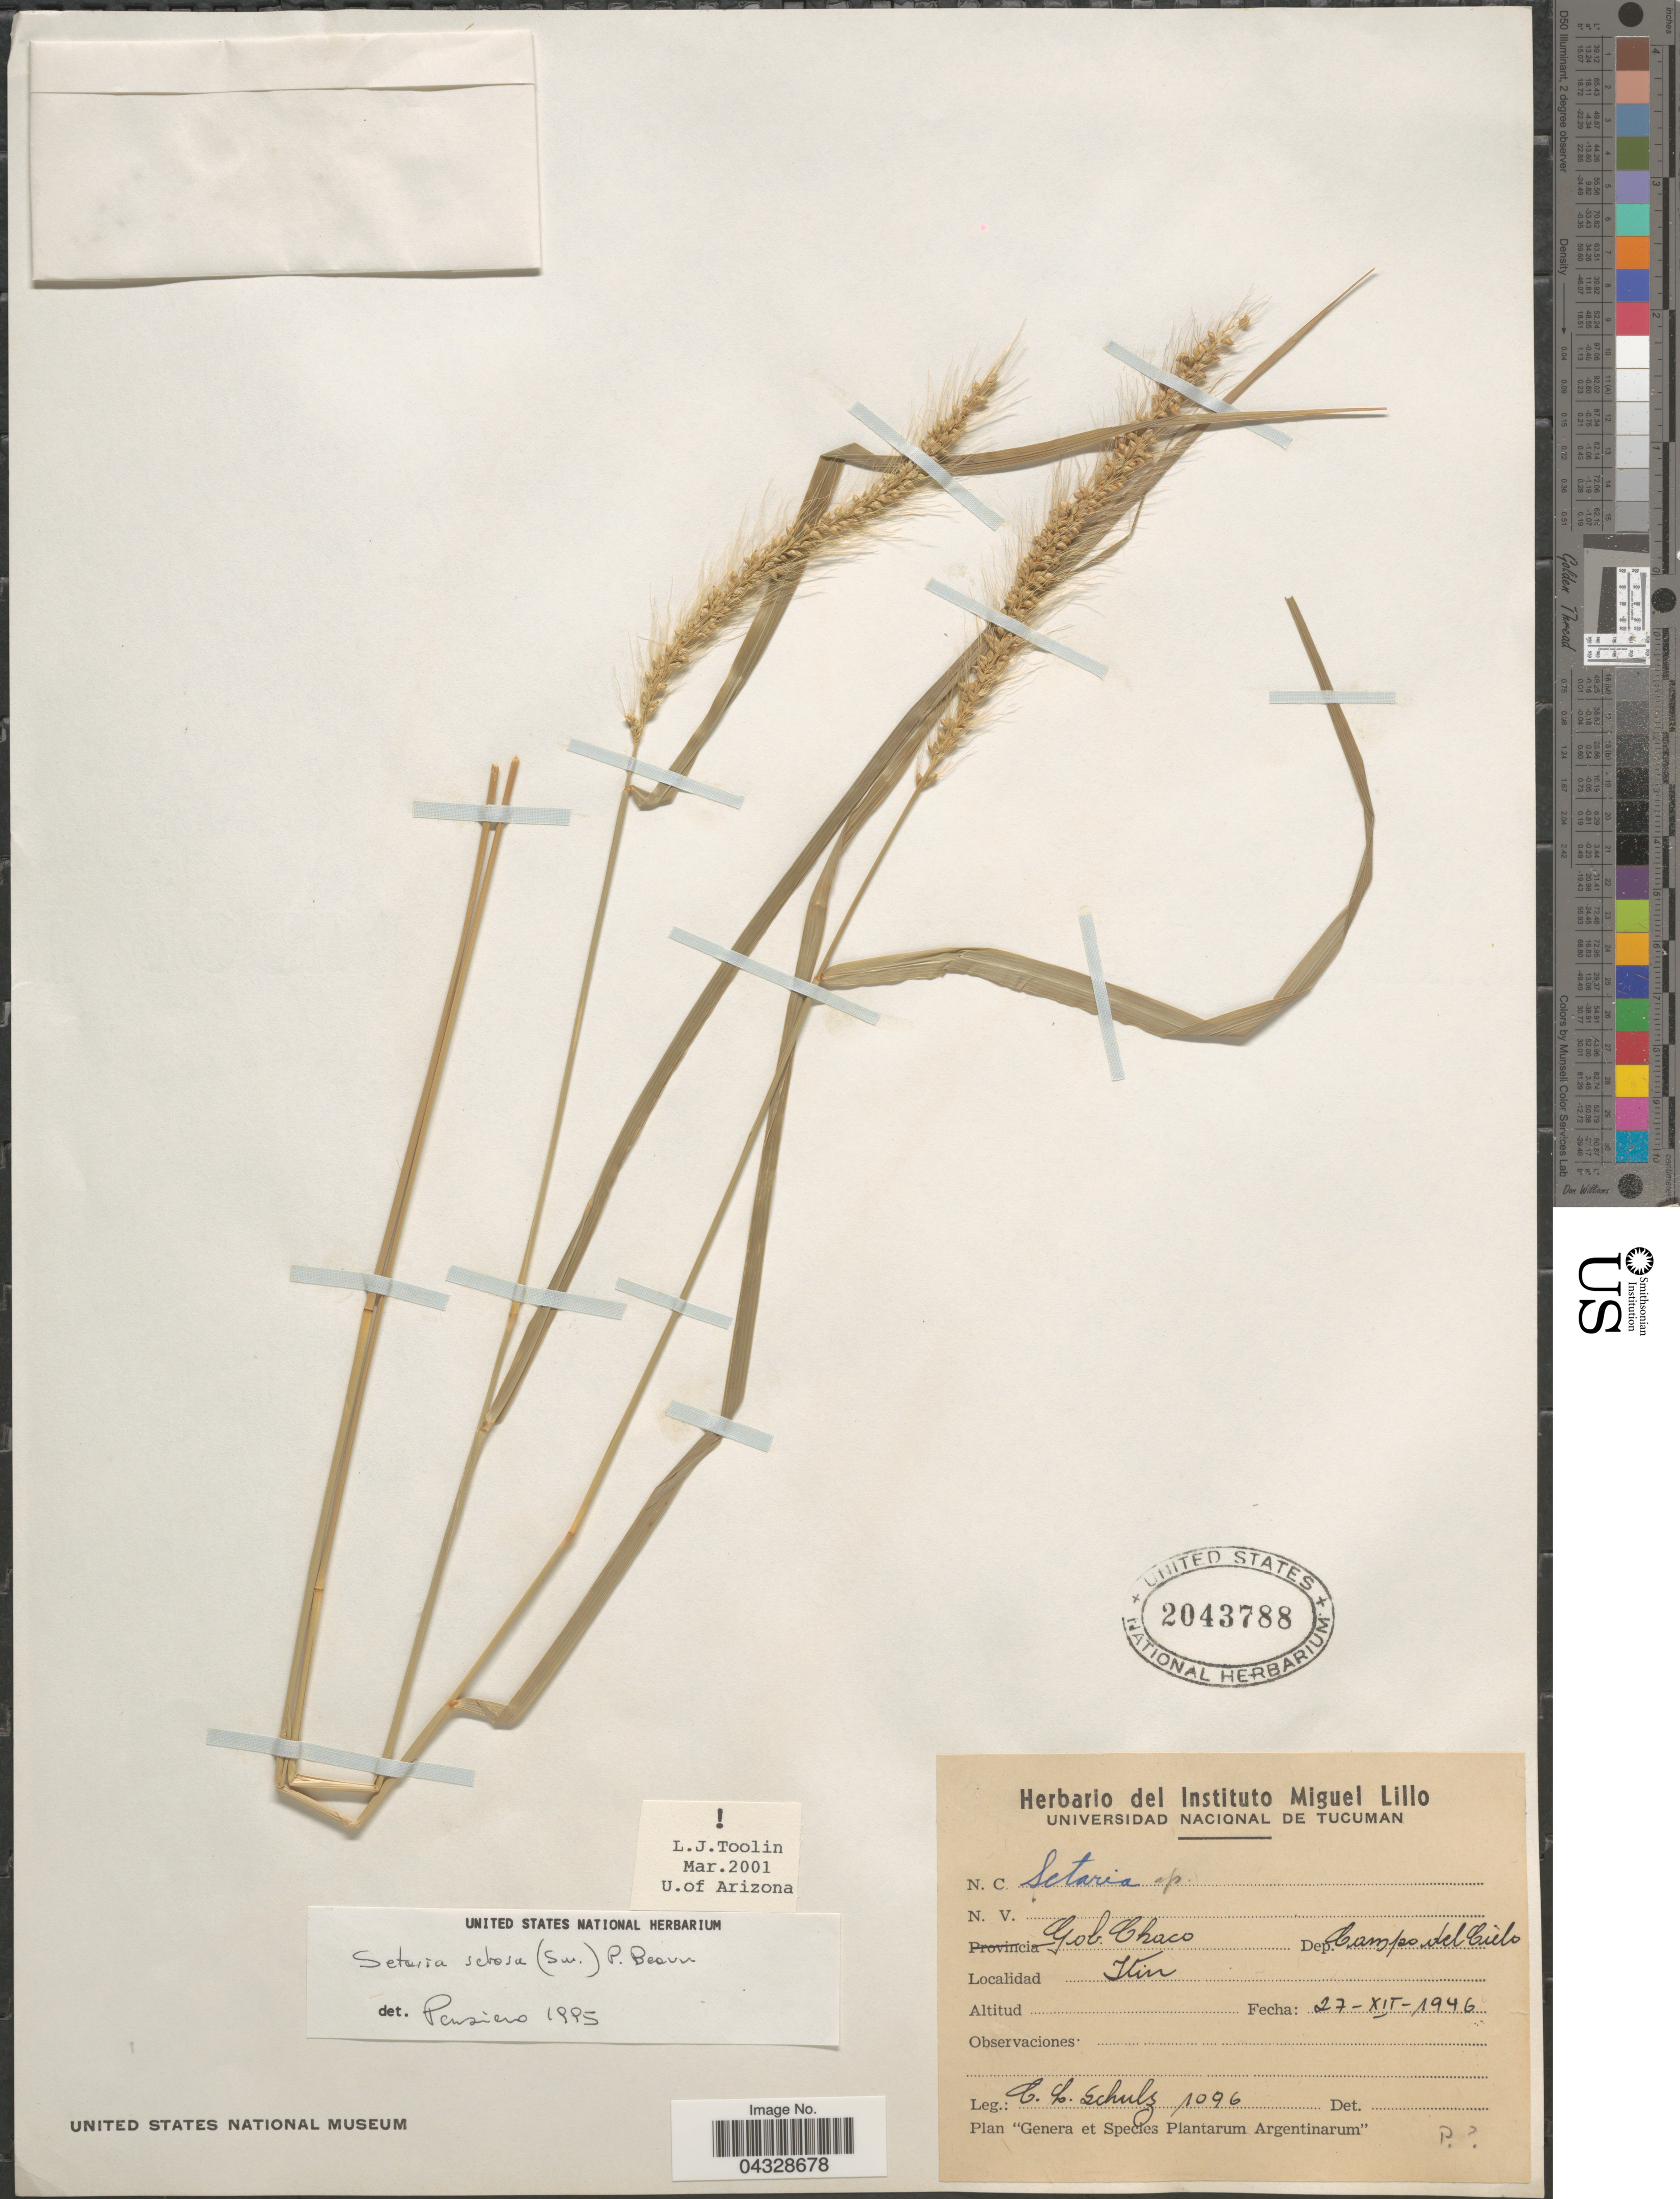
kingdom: Plantae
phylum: Tracheophyta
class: Liliopsida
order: Poales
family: Poaceae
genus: Setaria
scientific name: Setaria setosa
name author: (Sw.) P. Beauv.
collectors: C. L. Schulz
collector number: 1096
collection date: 1946-12-27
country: Argentina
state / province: Chaco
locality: Gob. Chaco. Dep. Campo del Cielo. Itin.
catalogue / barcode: US 2043788